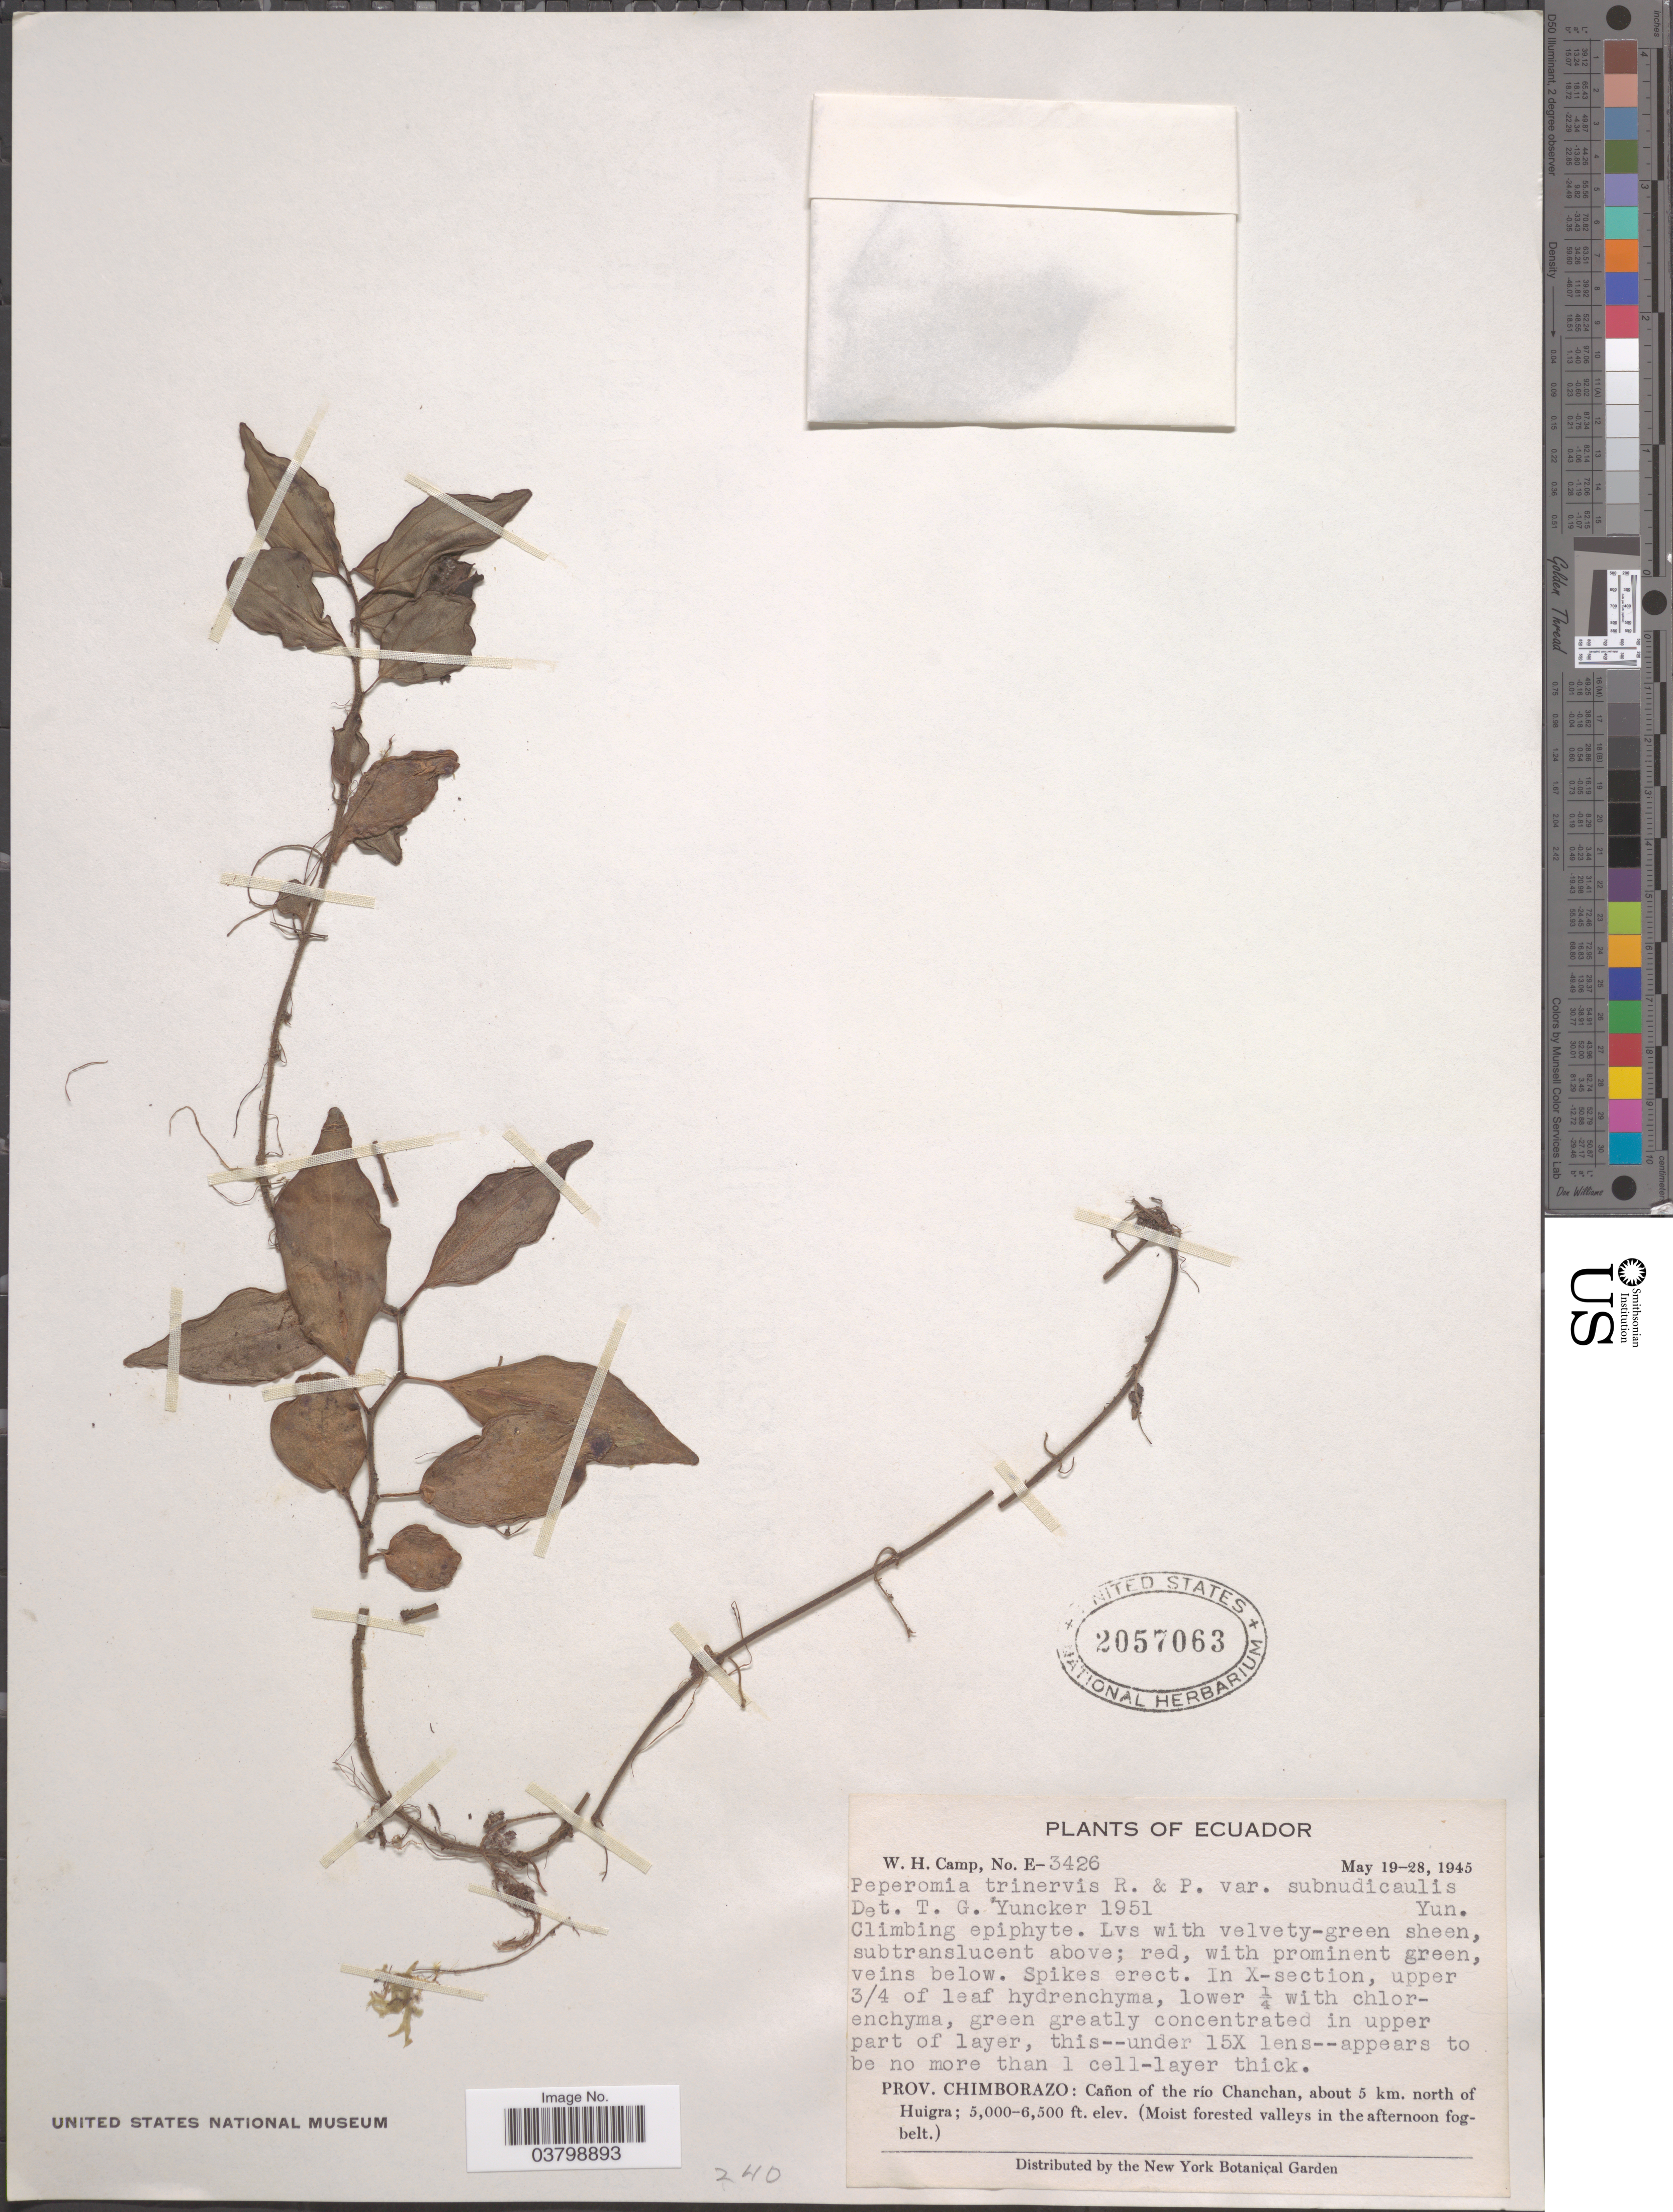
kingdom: Plantae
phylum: Tracheophyta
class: Magnoliopsida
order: Piperales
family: Piperaceae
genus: Peperomia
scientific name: Peperomia trinervis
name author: Ruiz & Pav.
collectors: W. H. Camp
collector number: E-3426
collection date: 1945-05-19/1945-05-28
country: Ecuador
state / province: Chimborazo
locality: Cañon of the río Chanchan, about 5 km. north of Huigra.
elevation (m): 1524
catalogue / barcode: US 2057063